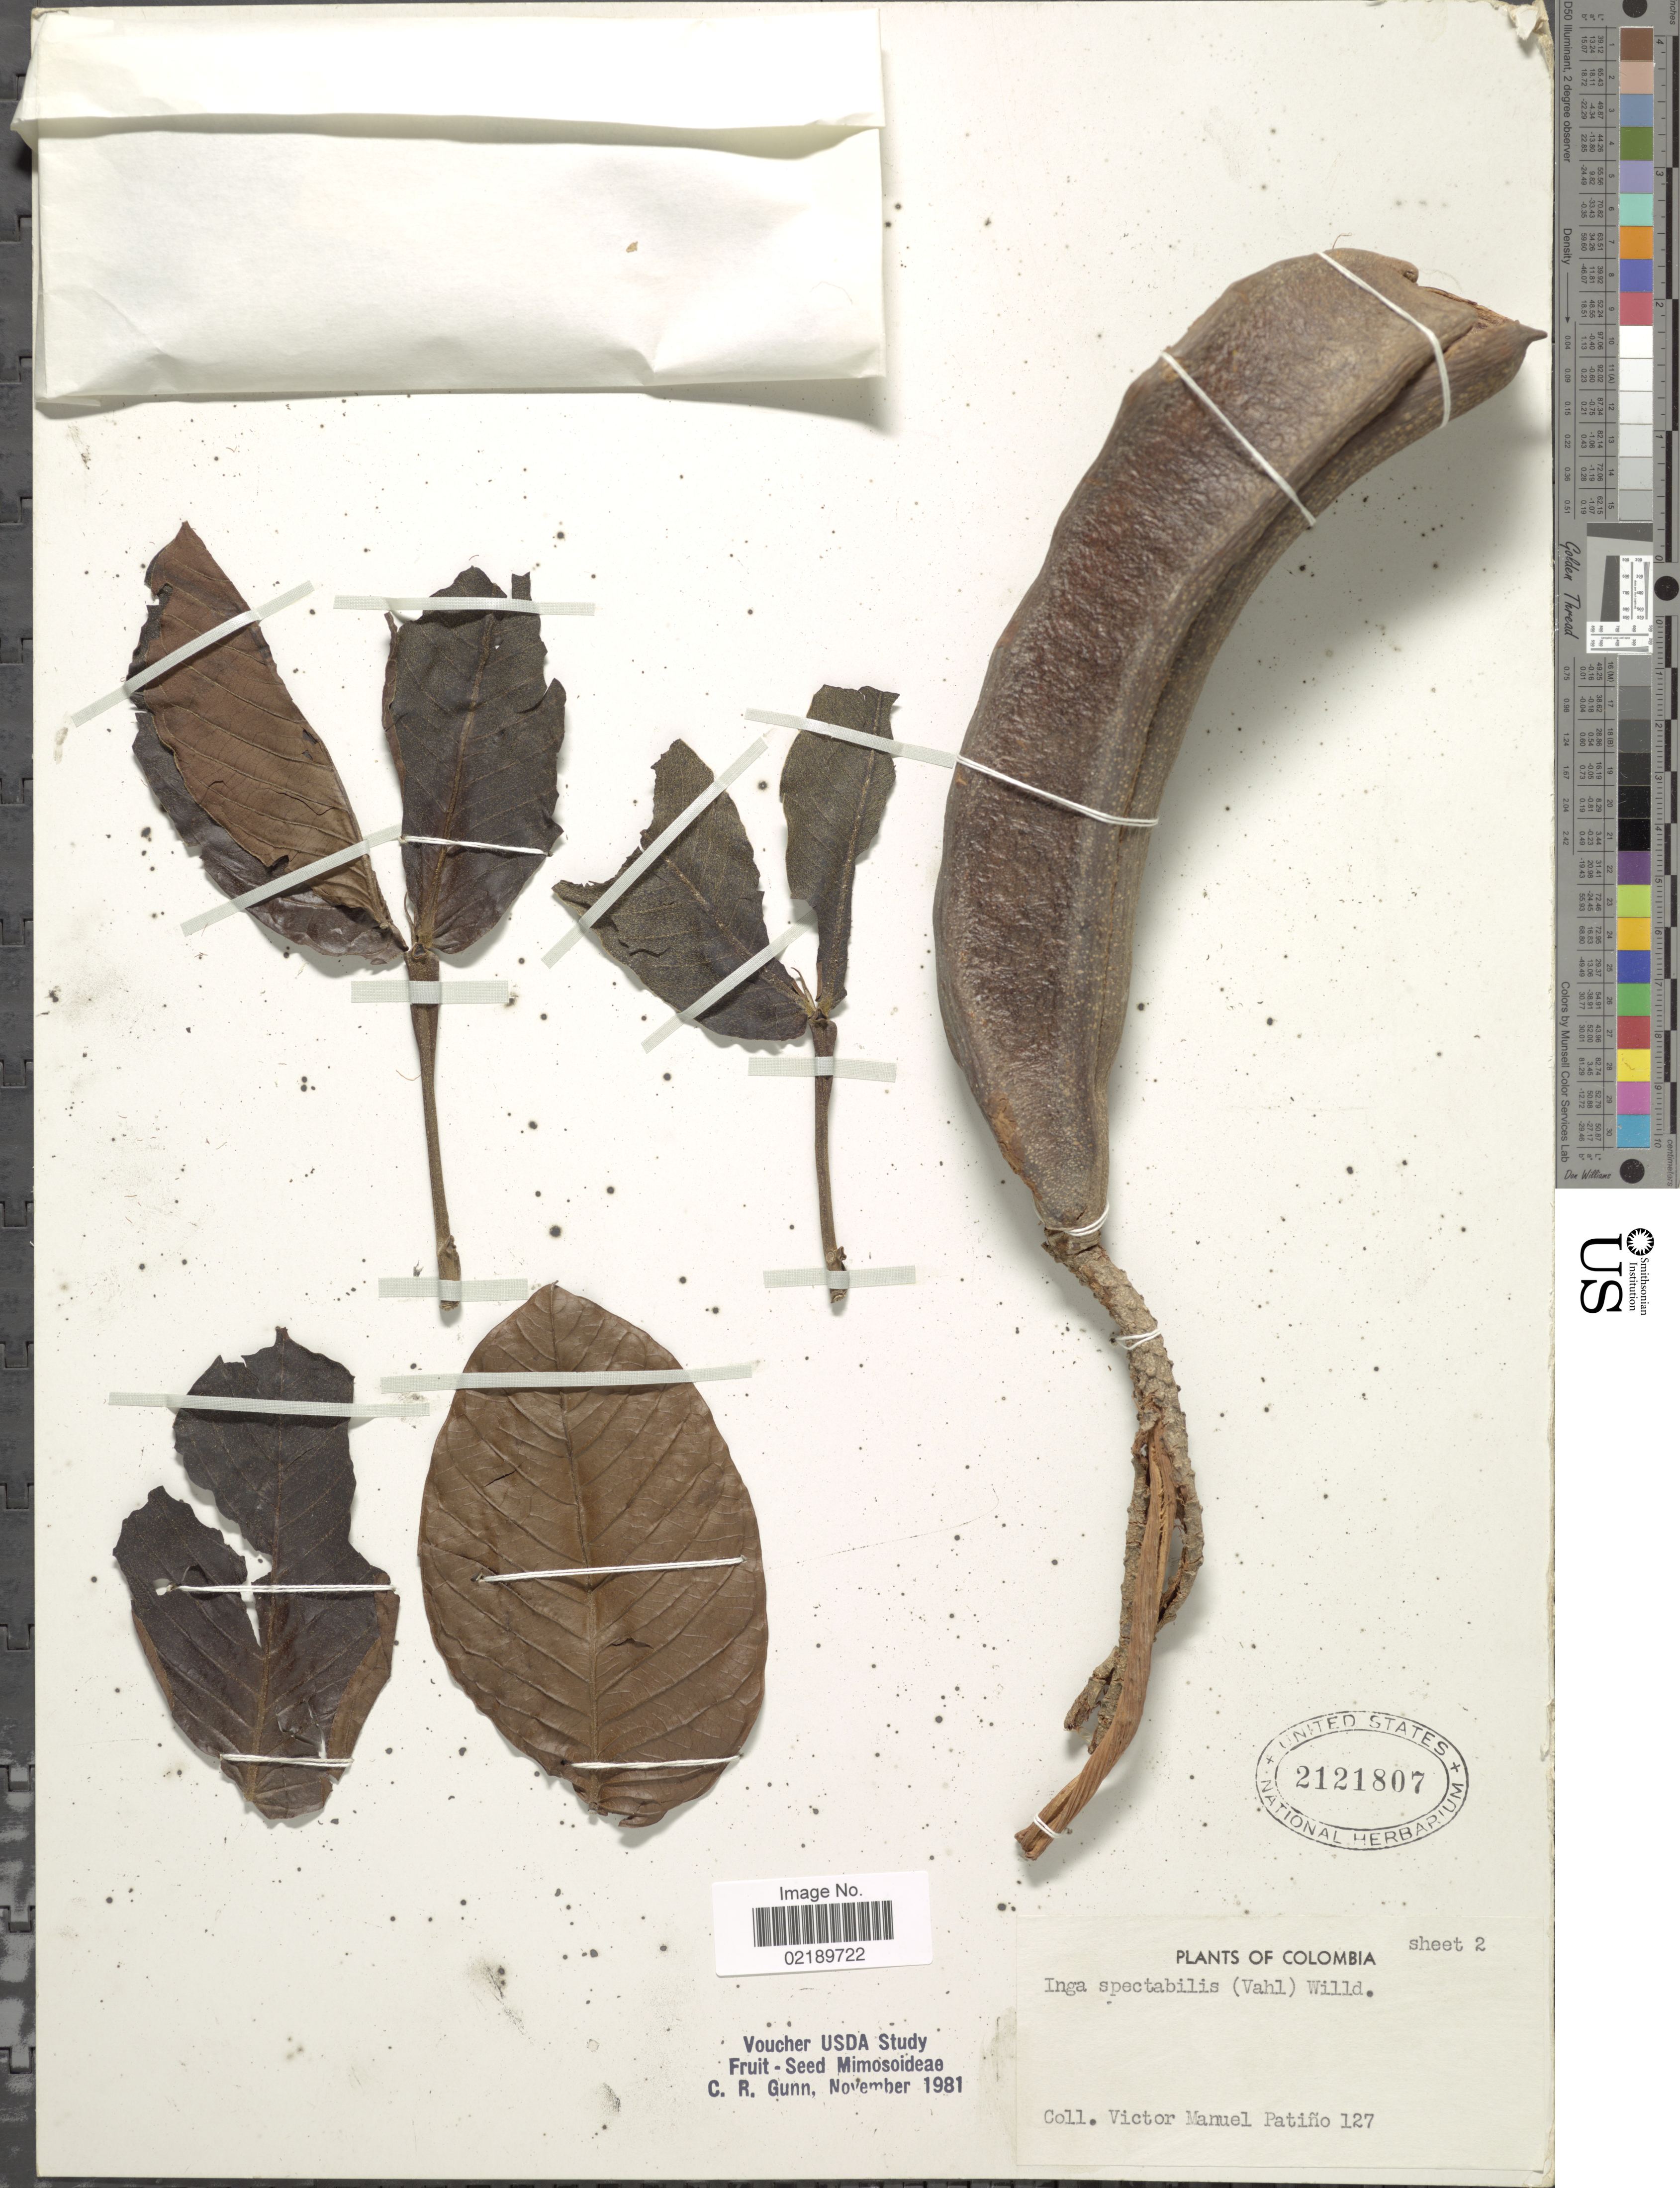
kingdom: Plantae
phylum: Tracheophyta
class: Magnoliopsida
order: Fabales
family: Fabaceae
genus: Inga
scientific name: Inga spectabilis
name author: (Vahl) Willd.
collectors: V. M. Patiño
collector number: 127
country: Colombia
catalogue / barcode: US 2121807